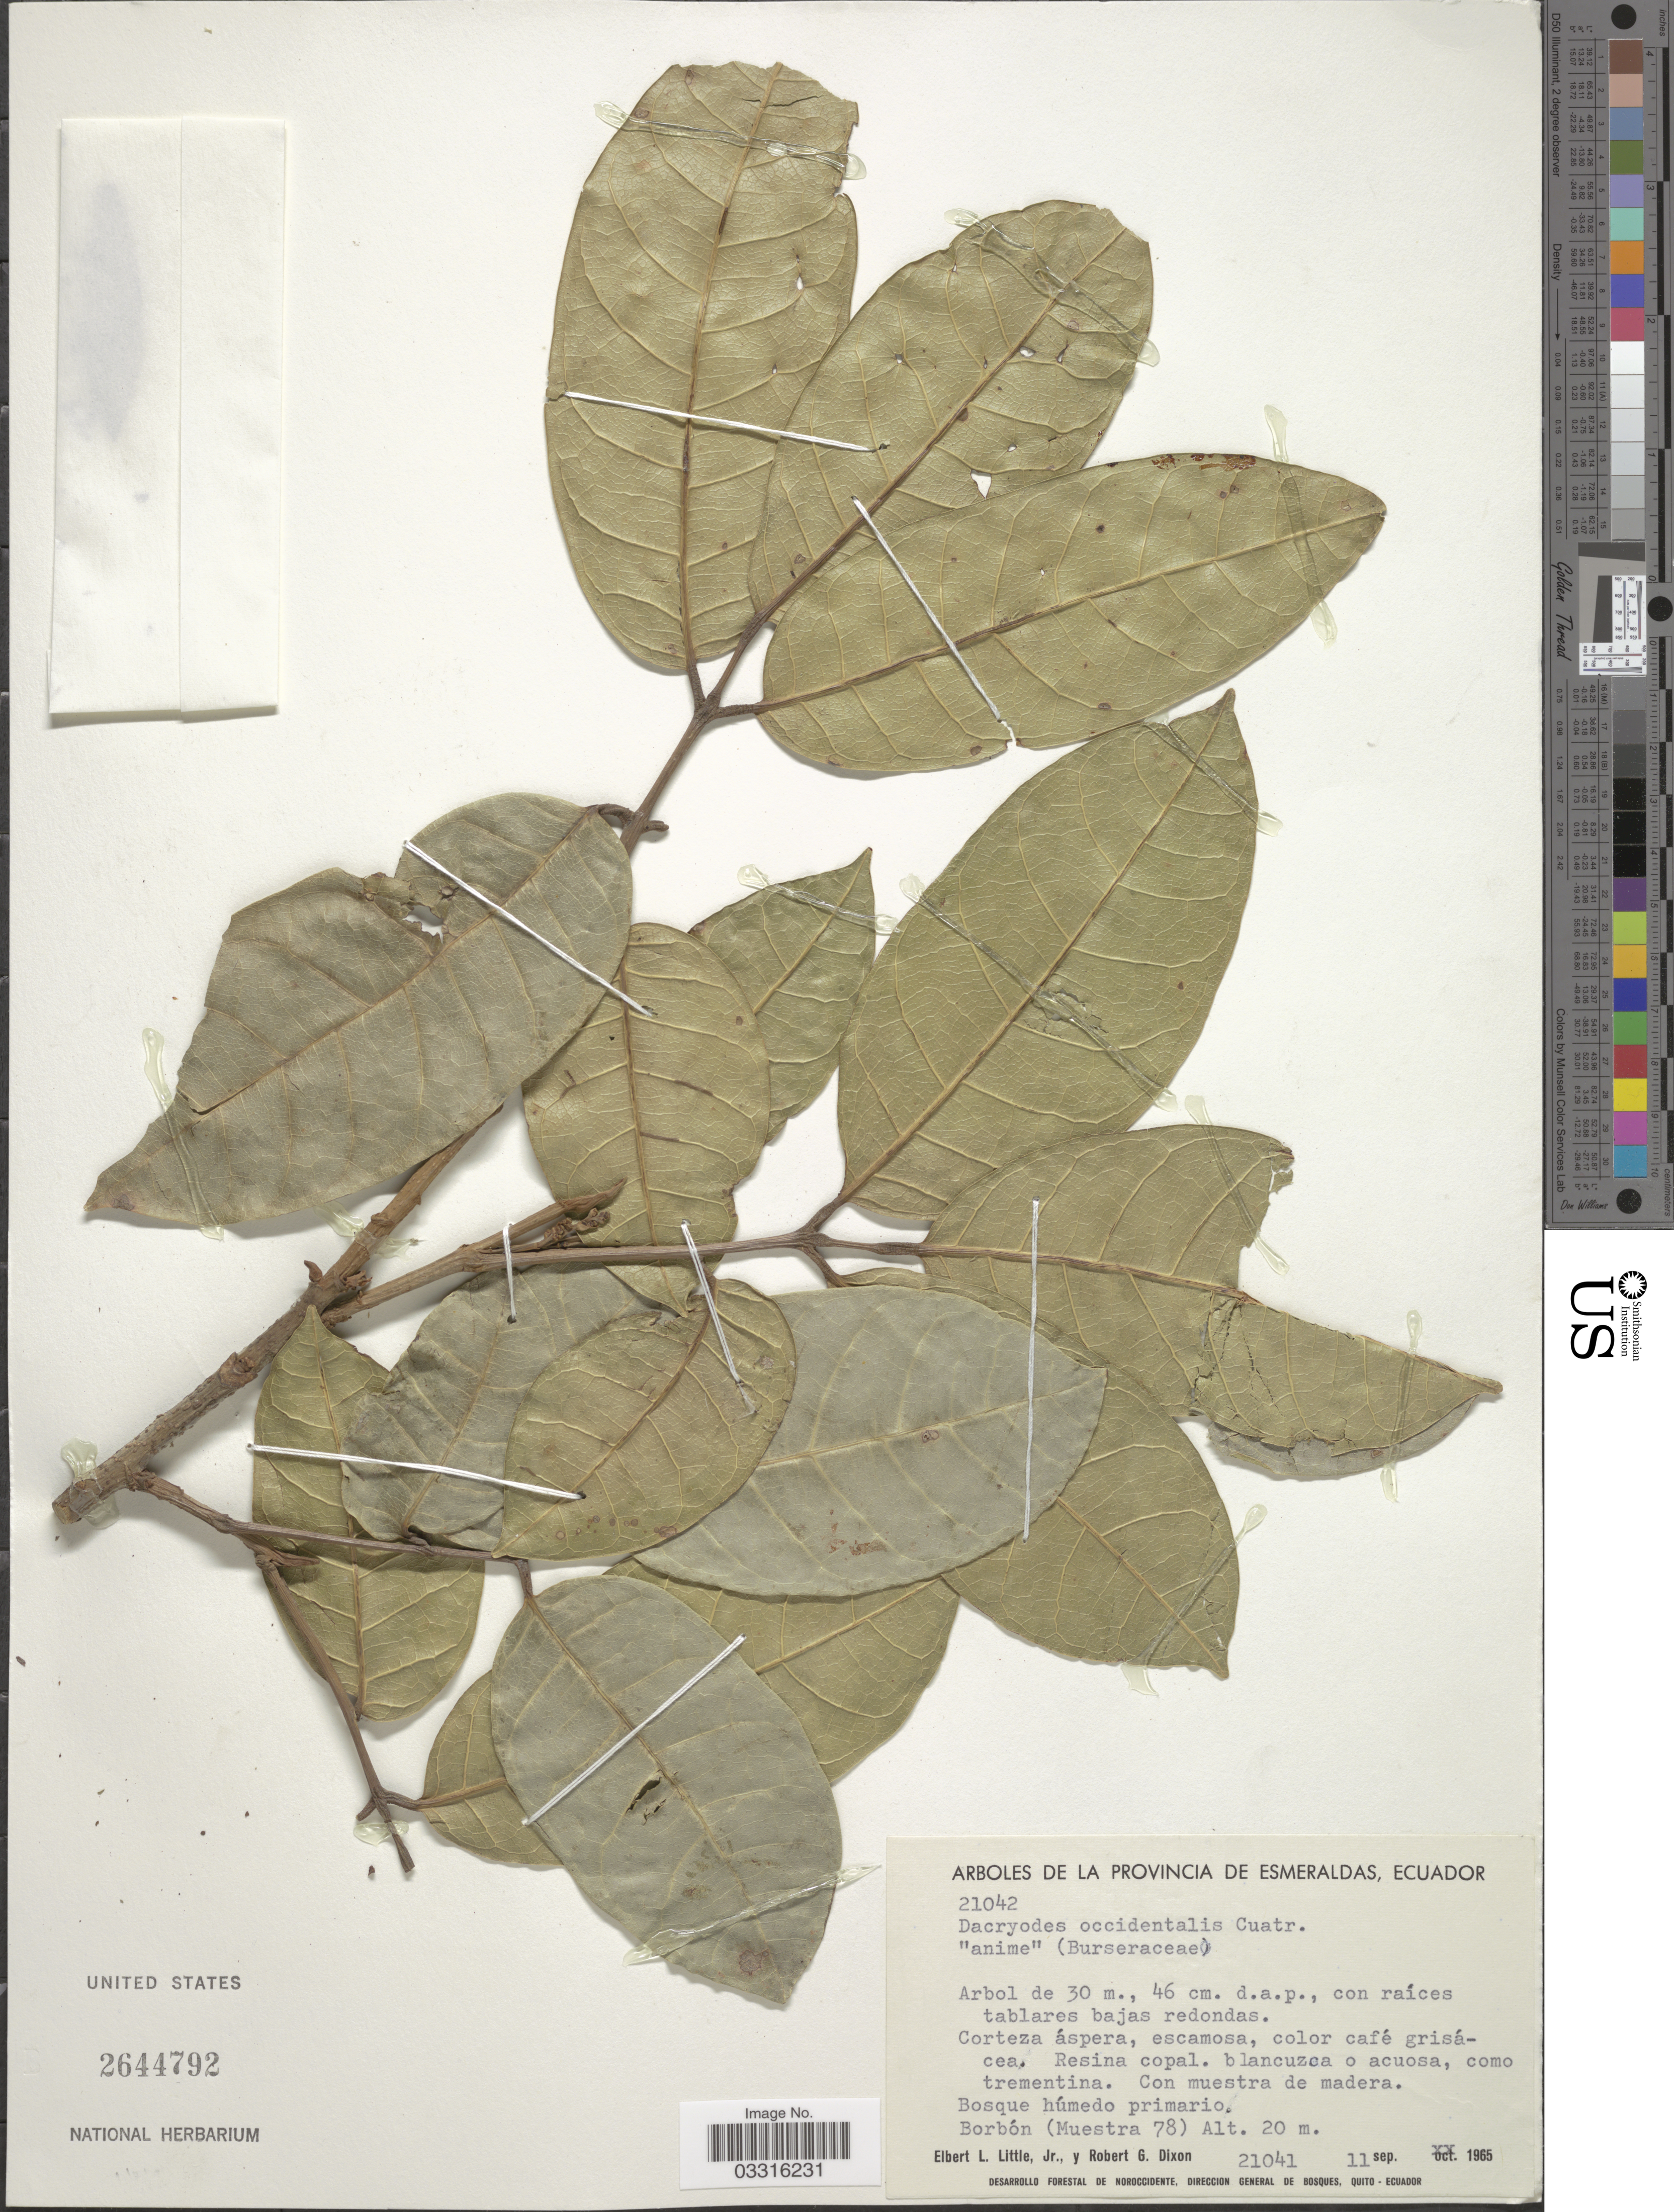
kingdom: Plantae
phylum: Tracheophyta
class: Magnoliopsida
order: Sapindales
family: Burseraceae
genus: Dacryodes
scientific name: Dacryodes occidentalis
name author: Cuatrec.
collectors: E. L. Little & R. G. Dixon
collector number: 21041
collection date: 1965-09-11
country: Ecuador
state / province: Esmeraldas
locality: Borbón (Muestra 78).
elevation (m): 20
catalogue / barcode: US 2644792